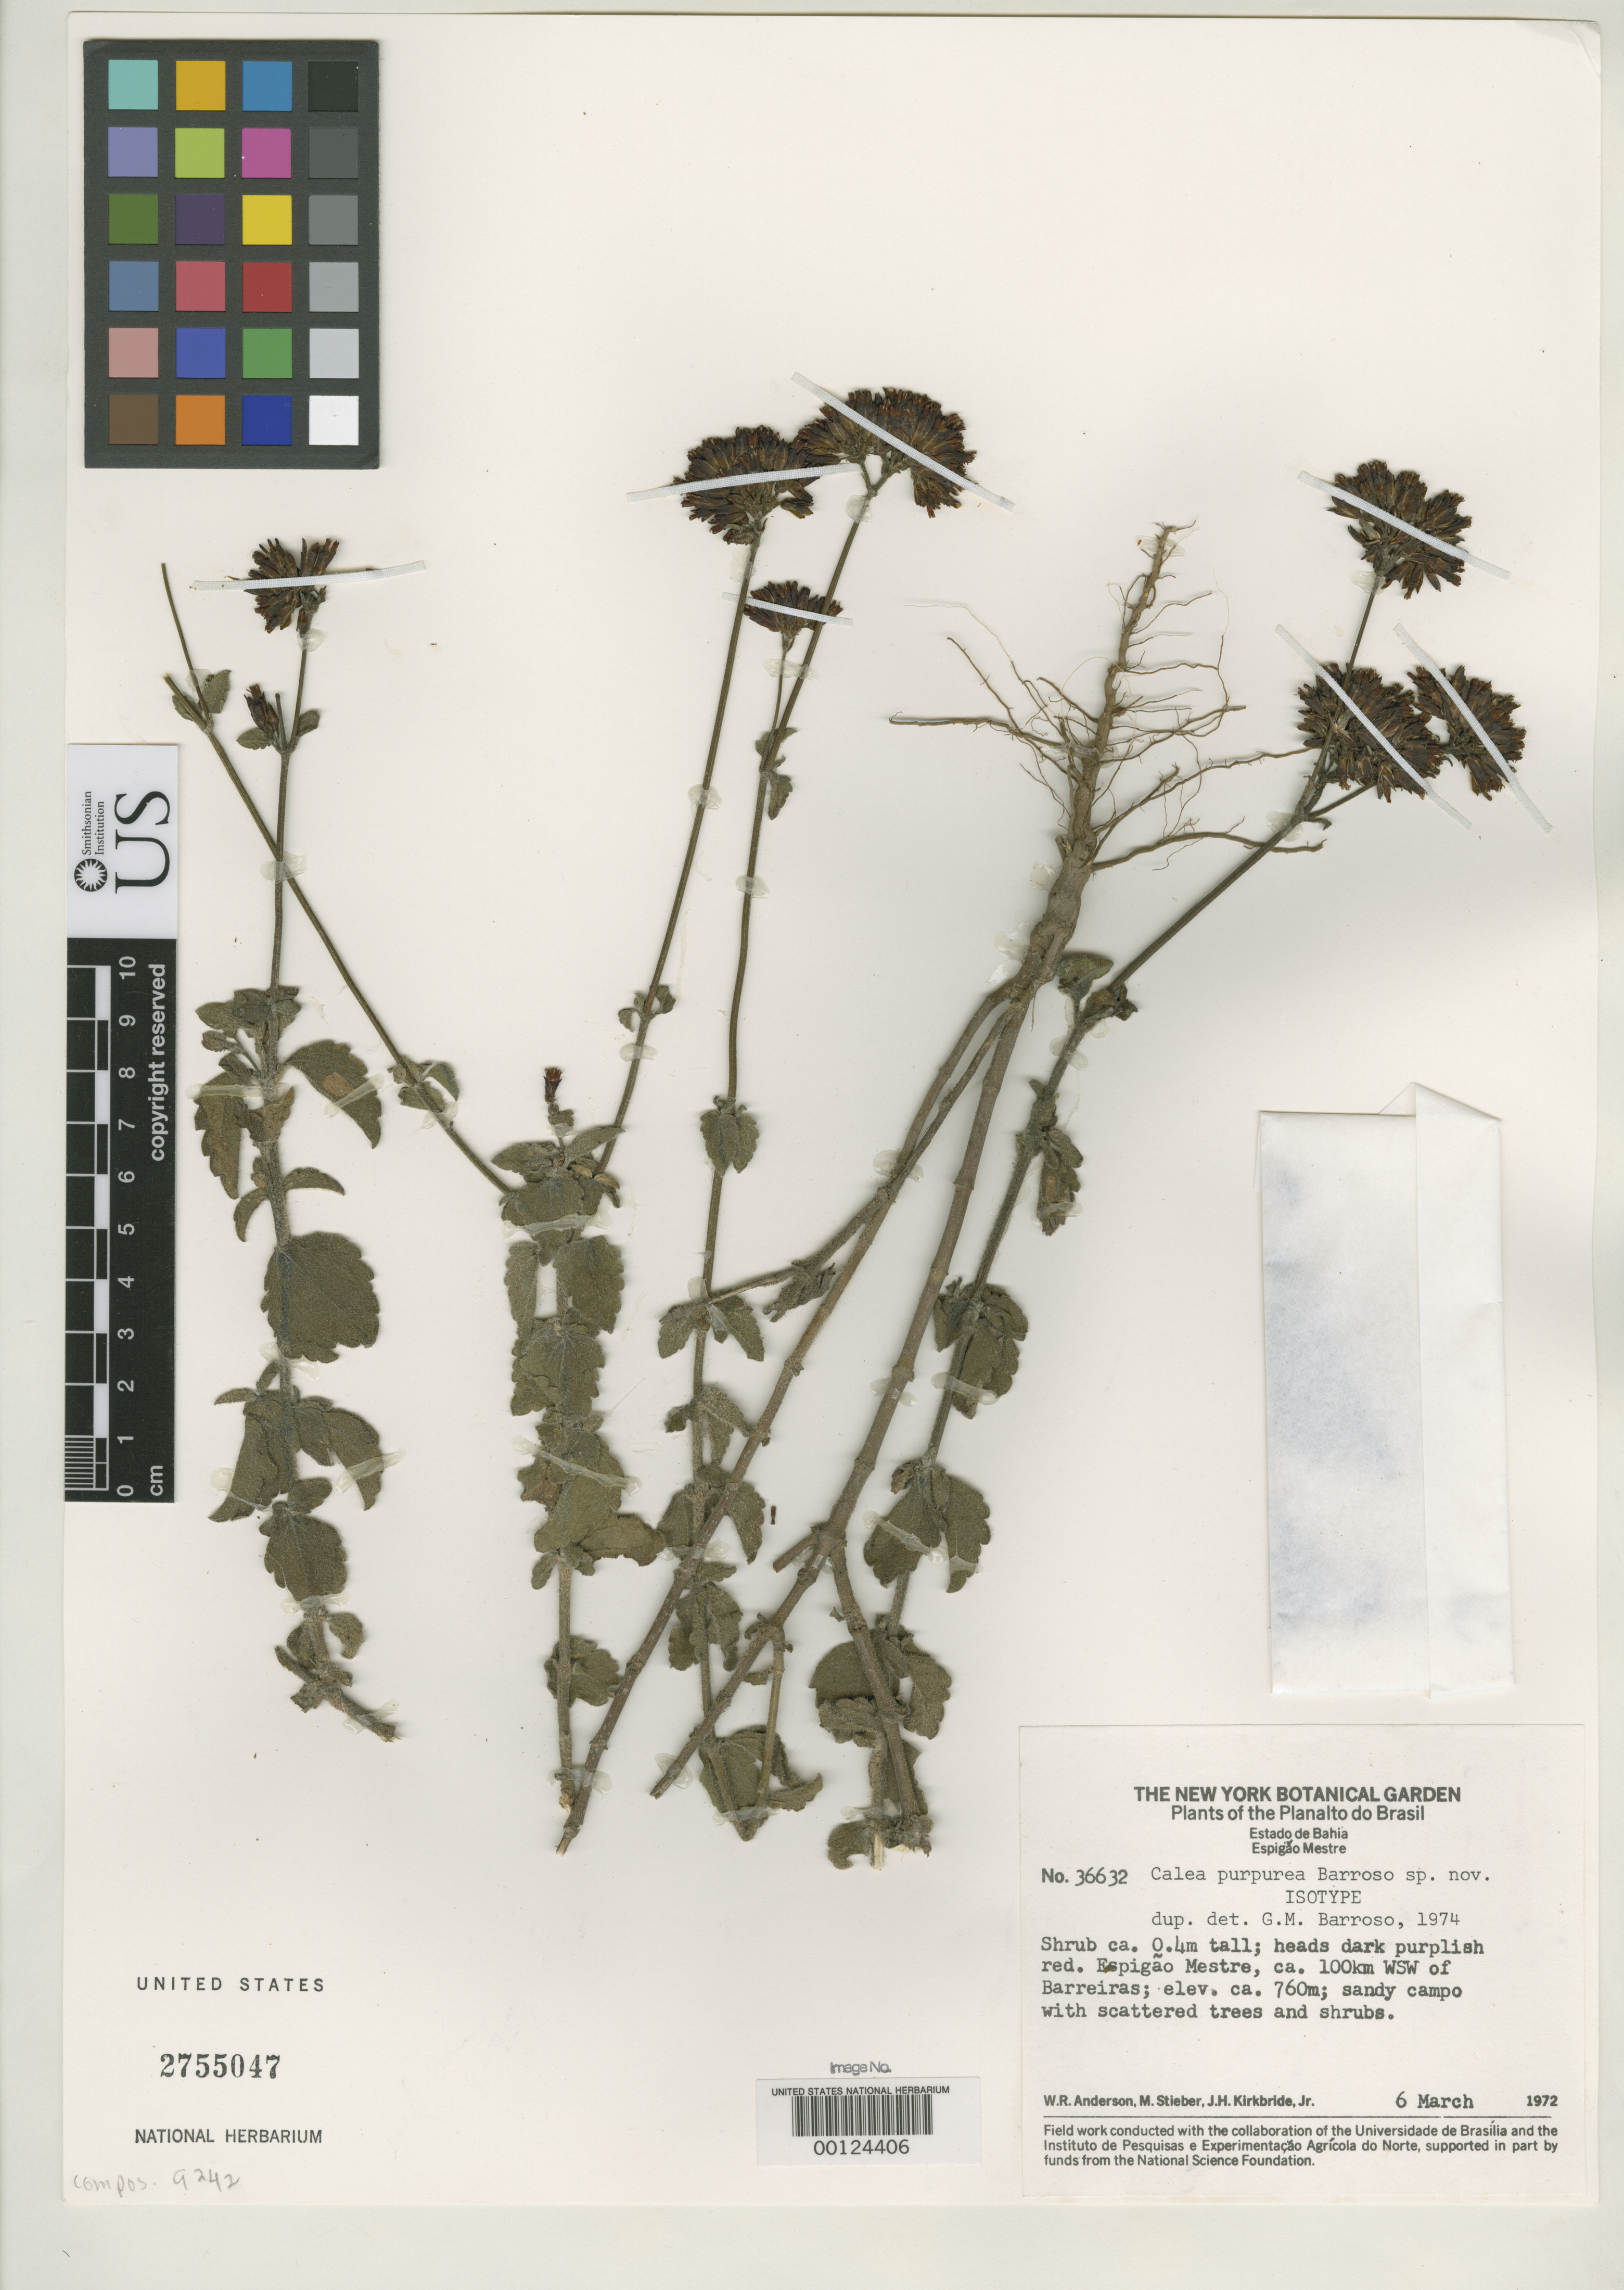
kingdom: Plantae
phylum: Tracheophyta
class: Magnoliopsida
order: Asterales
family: Asteraceae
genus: Calea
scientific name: Calea purpurea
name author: G.M. Barroso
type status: Isotype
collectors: W. R. Anderson, M. T. Stieber & J. H. Kirkbride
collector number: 36632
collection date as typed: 06 Mar 1972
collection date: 1972-03-06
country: Brazil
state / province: Bahia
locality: Espigao Mestre, ca. 10 km WSW of Barreiras.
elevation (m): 760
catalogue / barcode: US 2755047